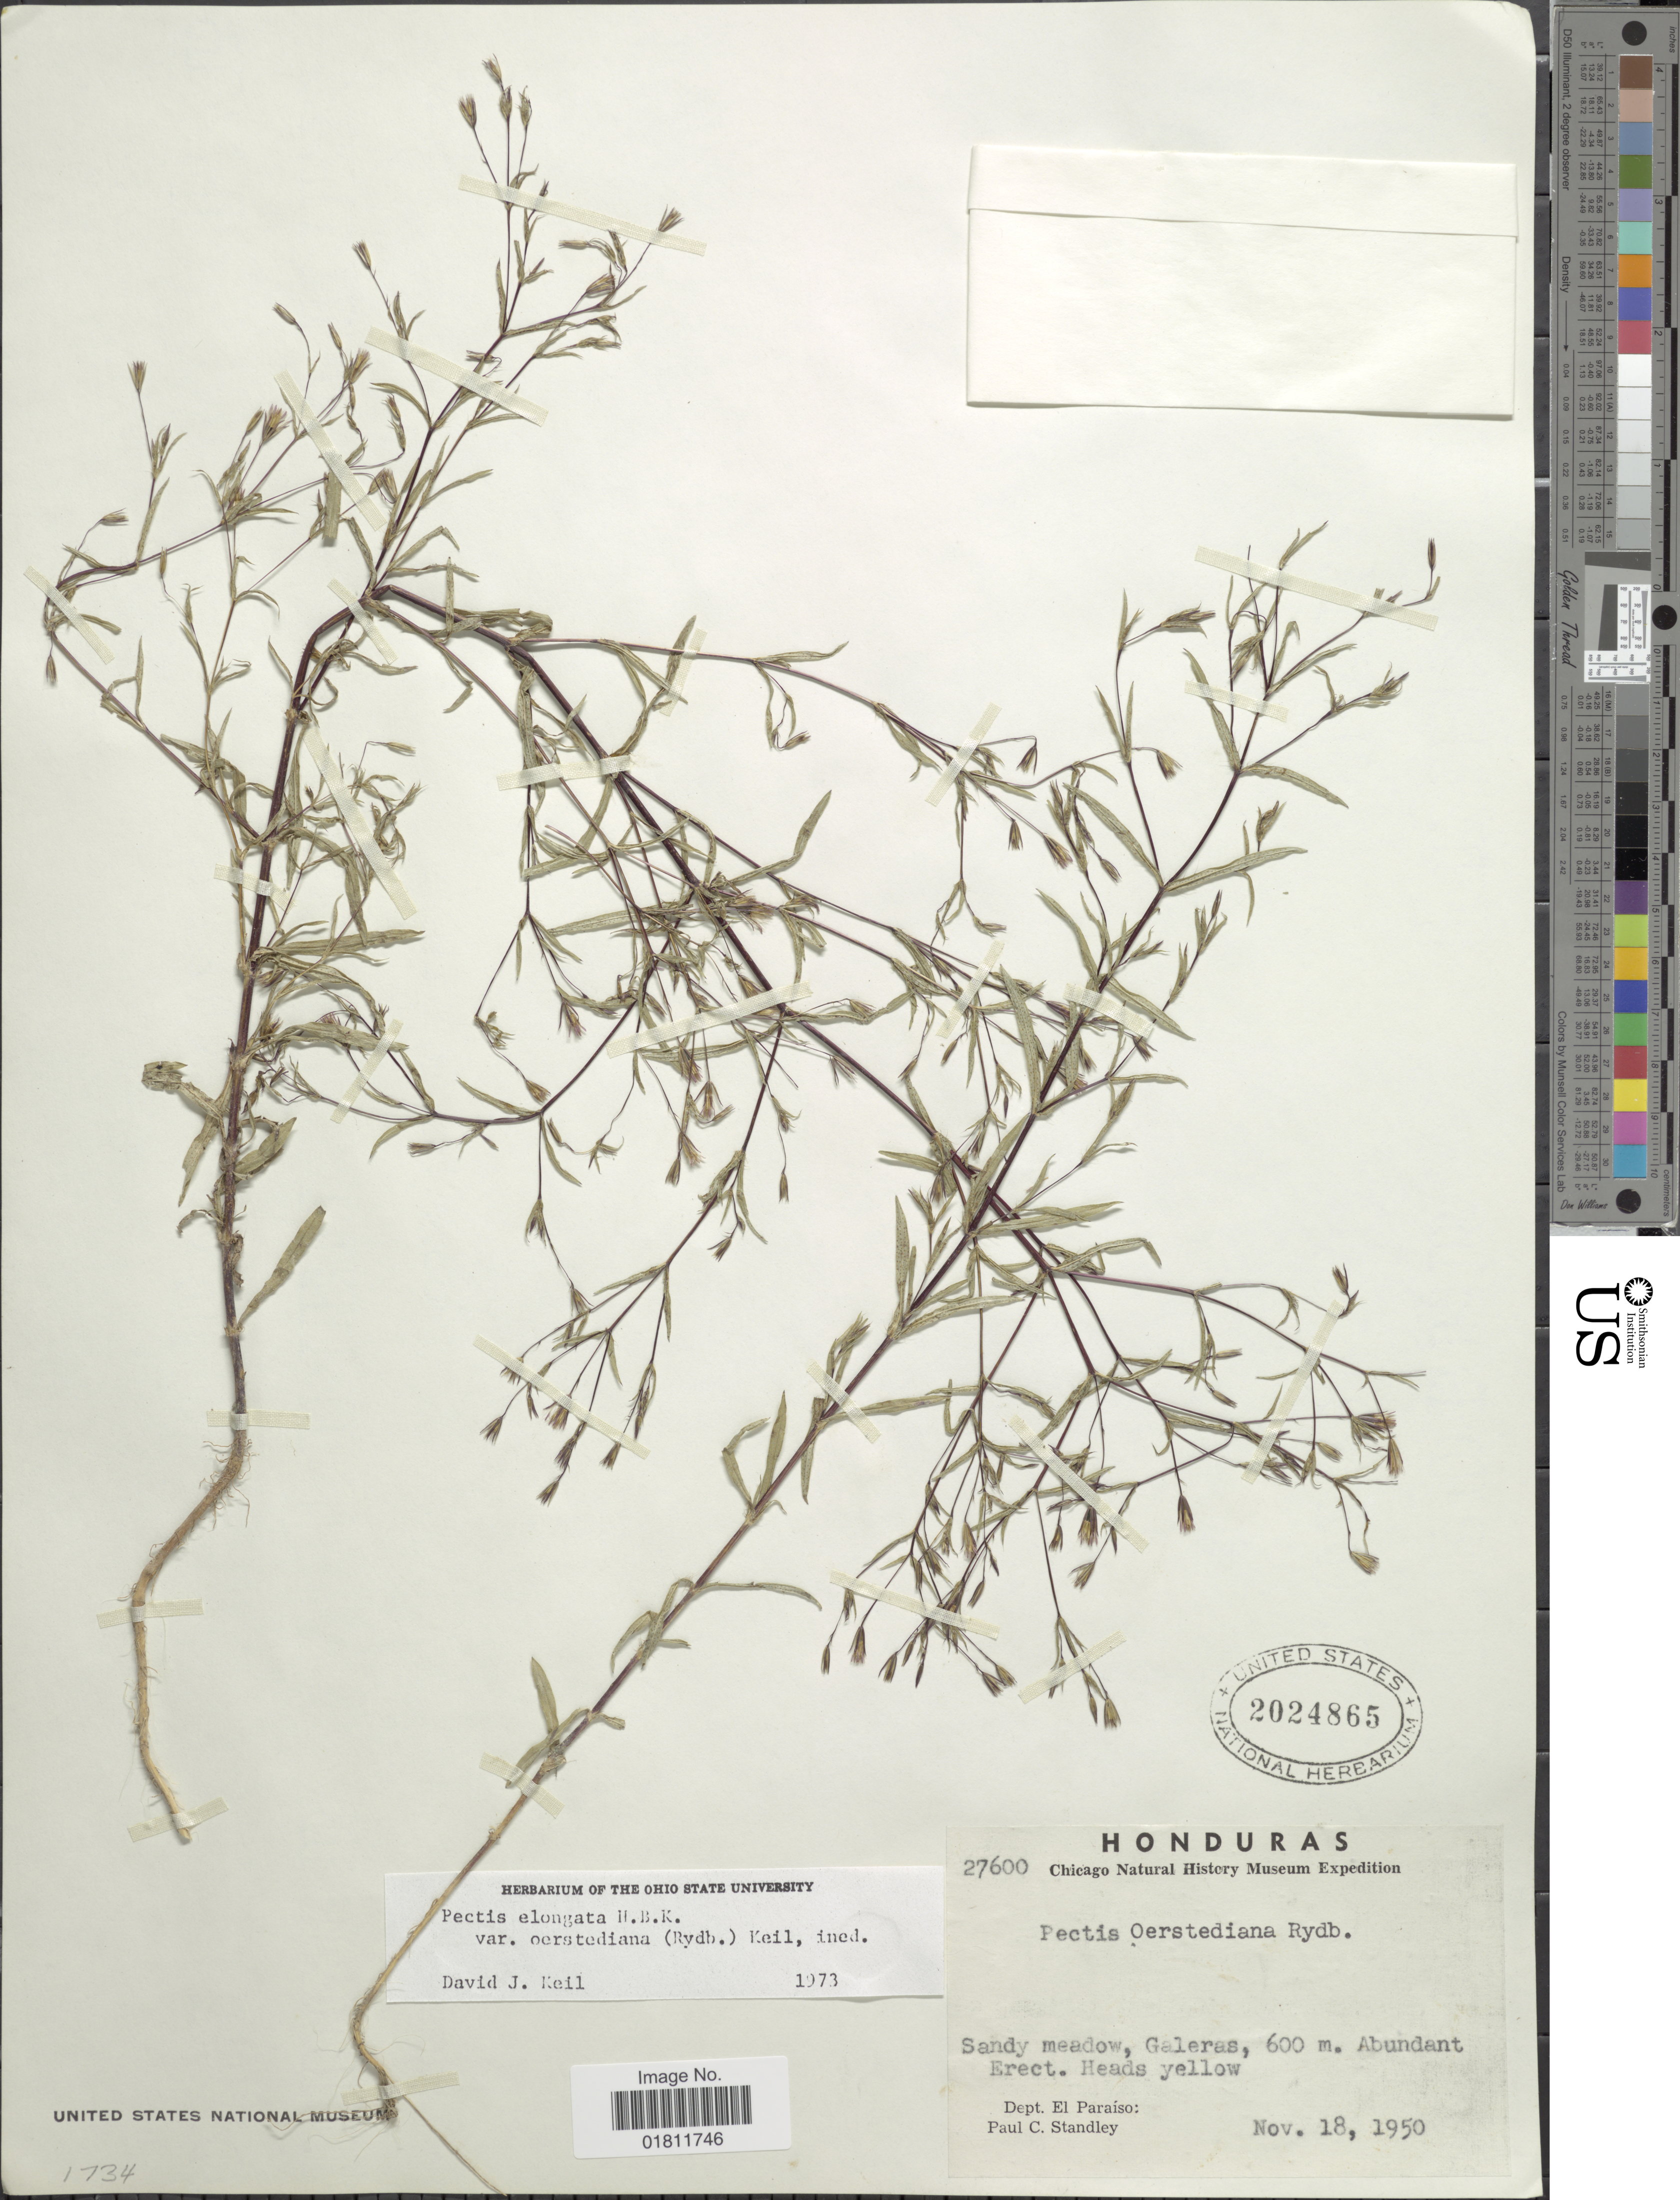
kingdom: Plantae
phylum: Tracheophyta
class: Magnoliopsida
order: Asterales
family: Asteraceae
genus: Pectis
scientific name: Pectis elongata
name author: Kunth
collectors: P. C. Standley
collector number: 27600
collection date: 1950-11-18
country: Honduras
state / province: El Paraíso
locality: Galeras. Dept. El Paraiso.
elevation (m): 600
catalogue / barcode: US 2024865